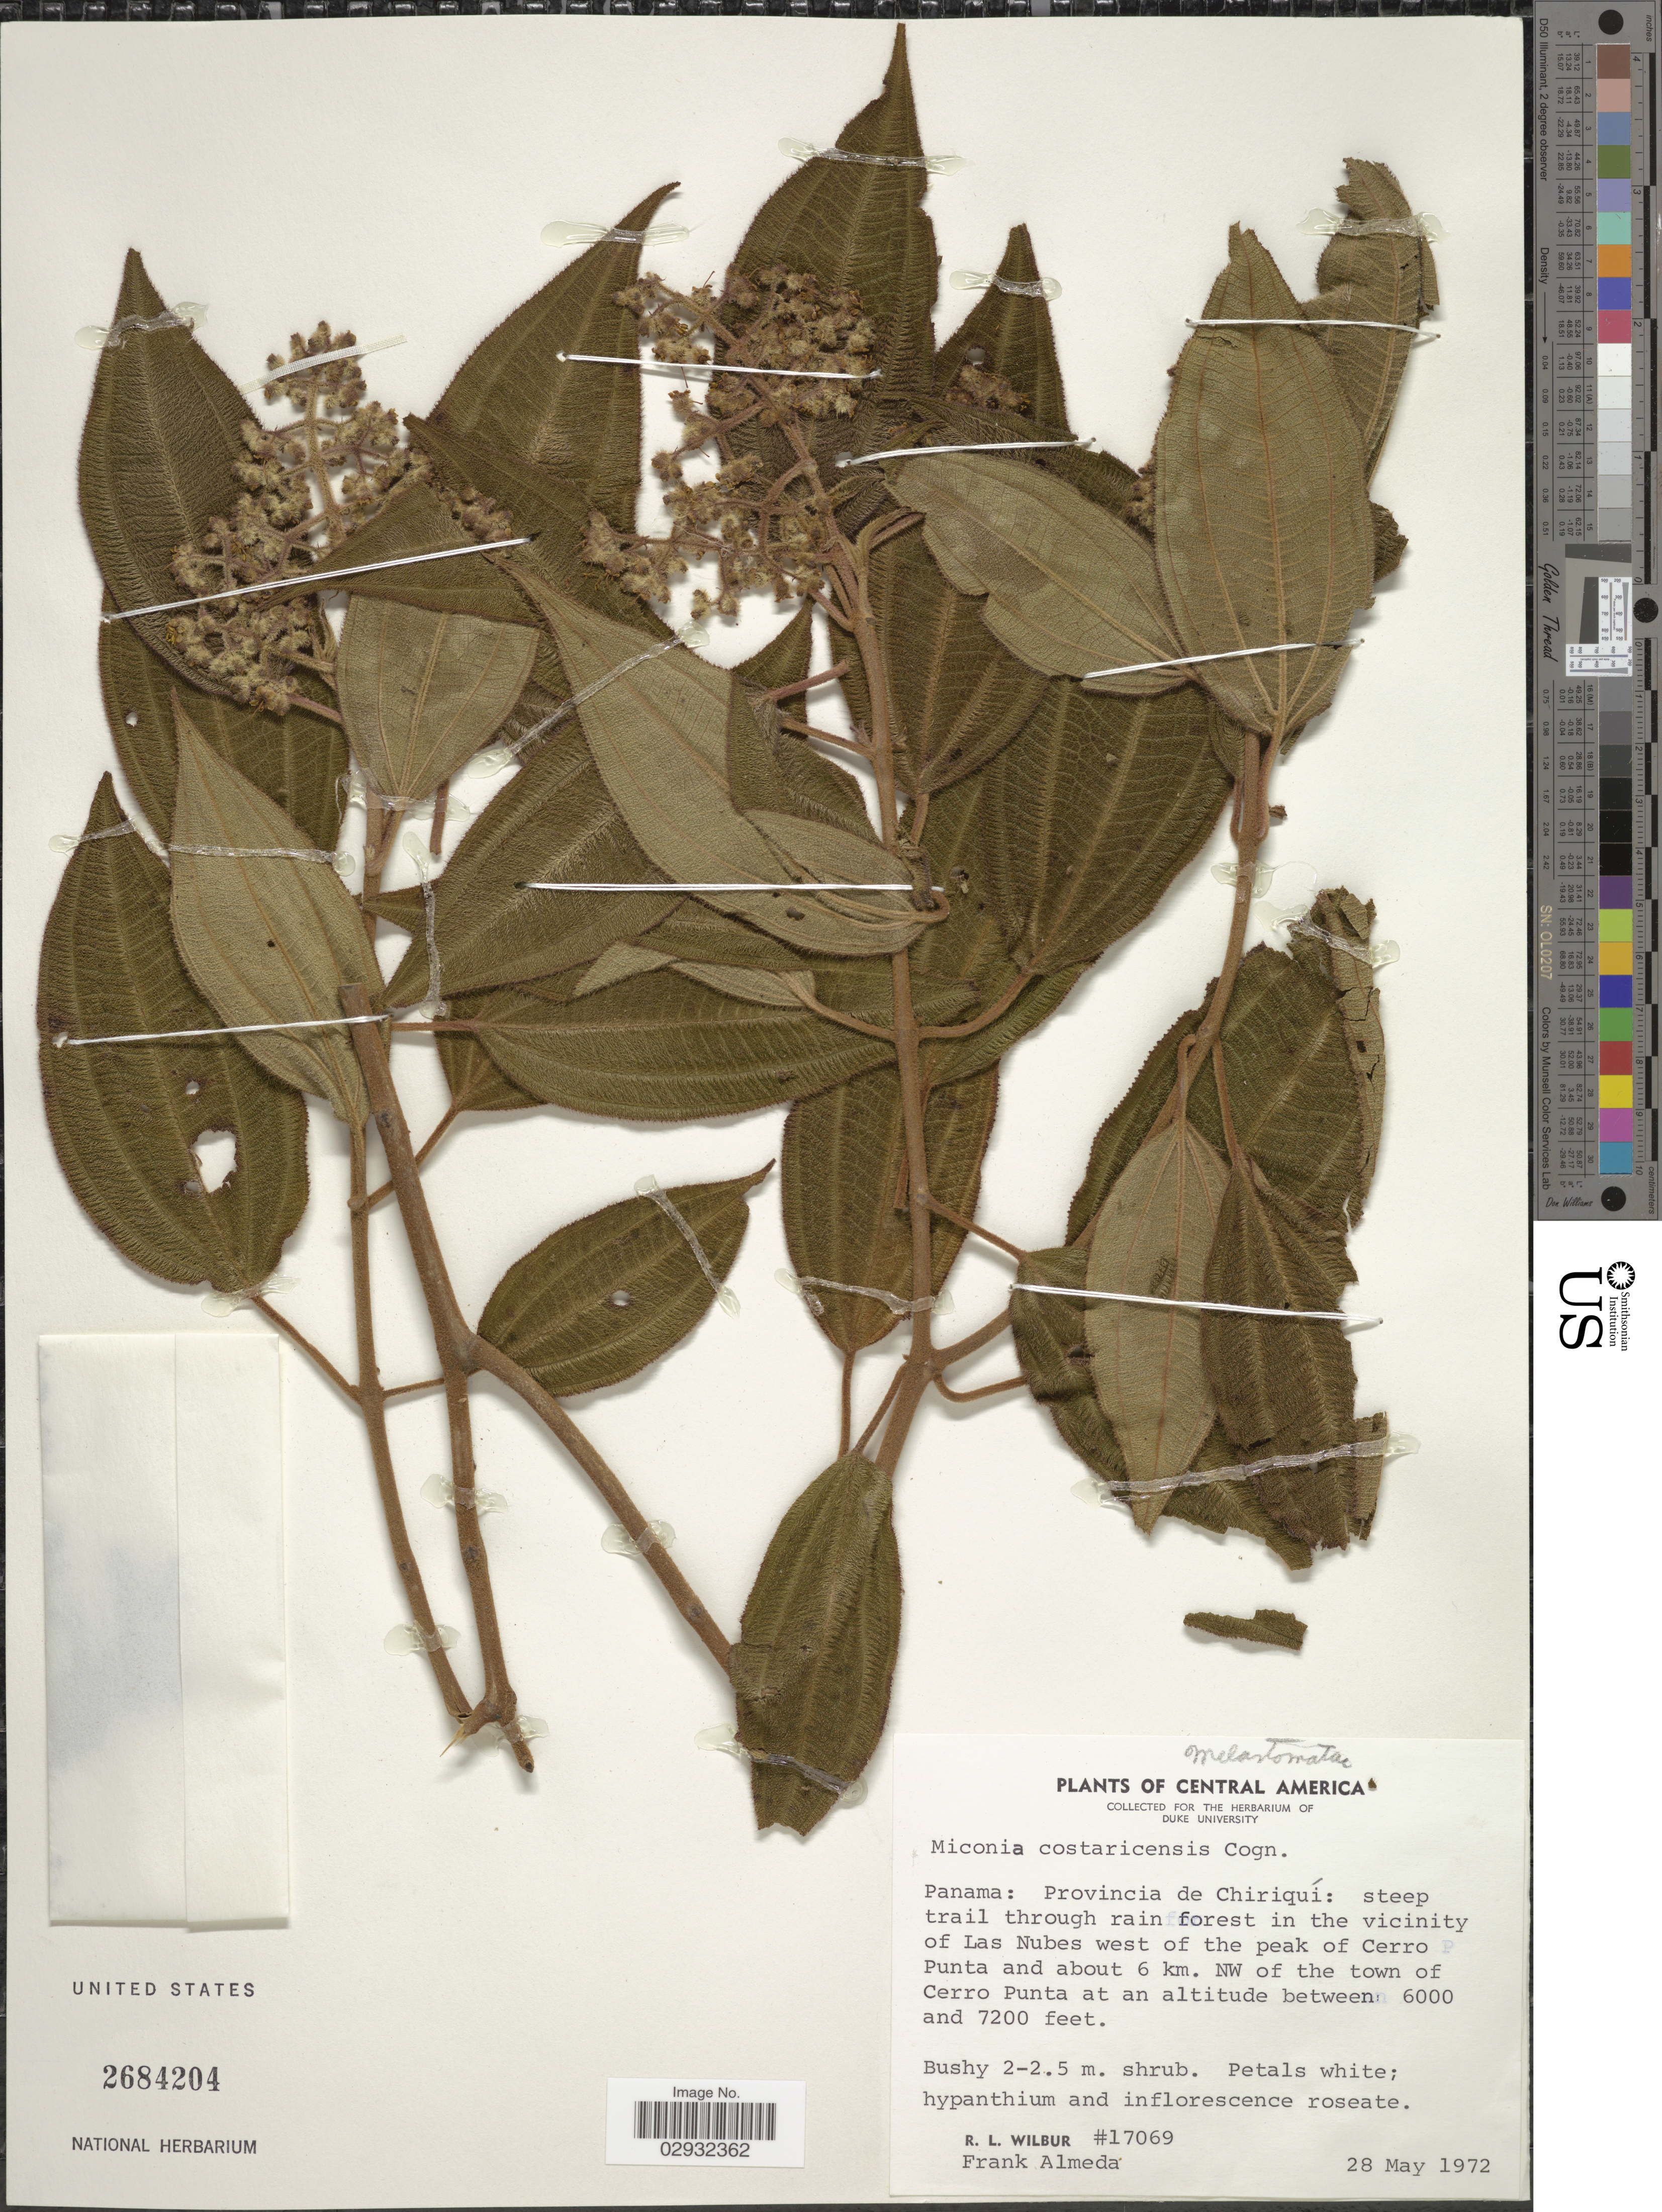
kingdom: Plantae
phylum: Tracheophyta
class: Magnoliopsida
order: Myrtales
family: Melastomataceae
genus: Miconia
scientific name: Miconia costaricensis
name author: Cogn.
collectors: R. L. Wilbur & F. Almeda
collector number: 17069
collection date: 1972-05-28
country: Panama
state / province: Chiriqui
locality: Steep trail through rain forest in the vicinity of Las Nubes west of the peak of Cerro Punta and about 6 km. NW of the town of Cerro Punta.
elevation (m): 1829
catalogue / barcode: US 2684204